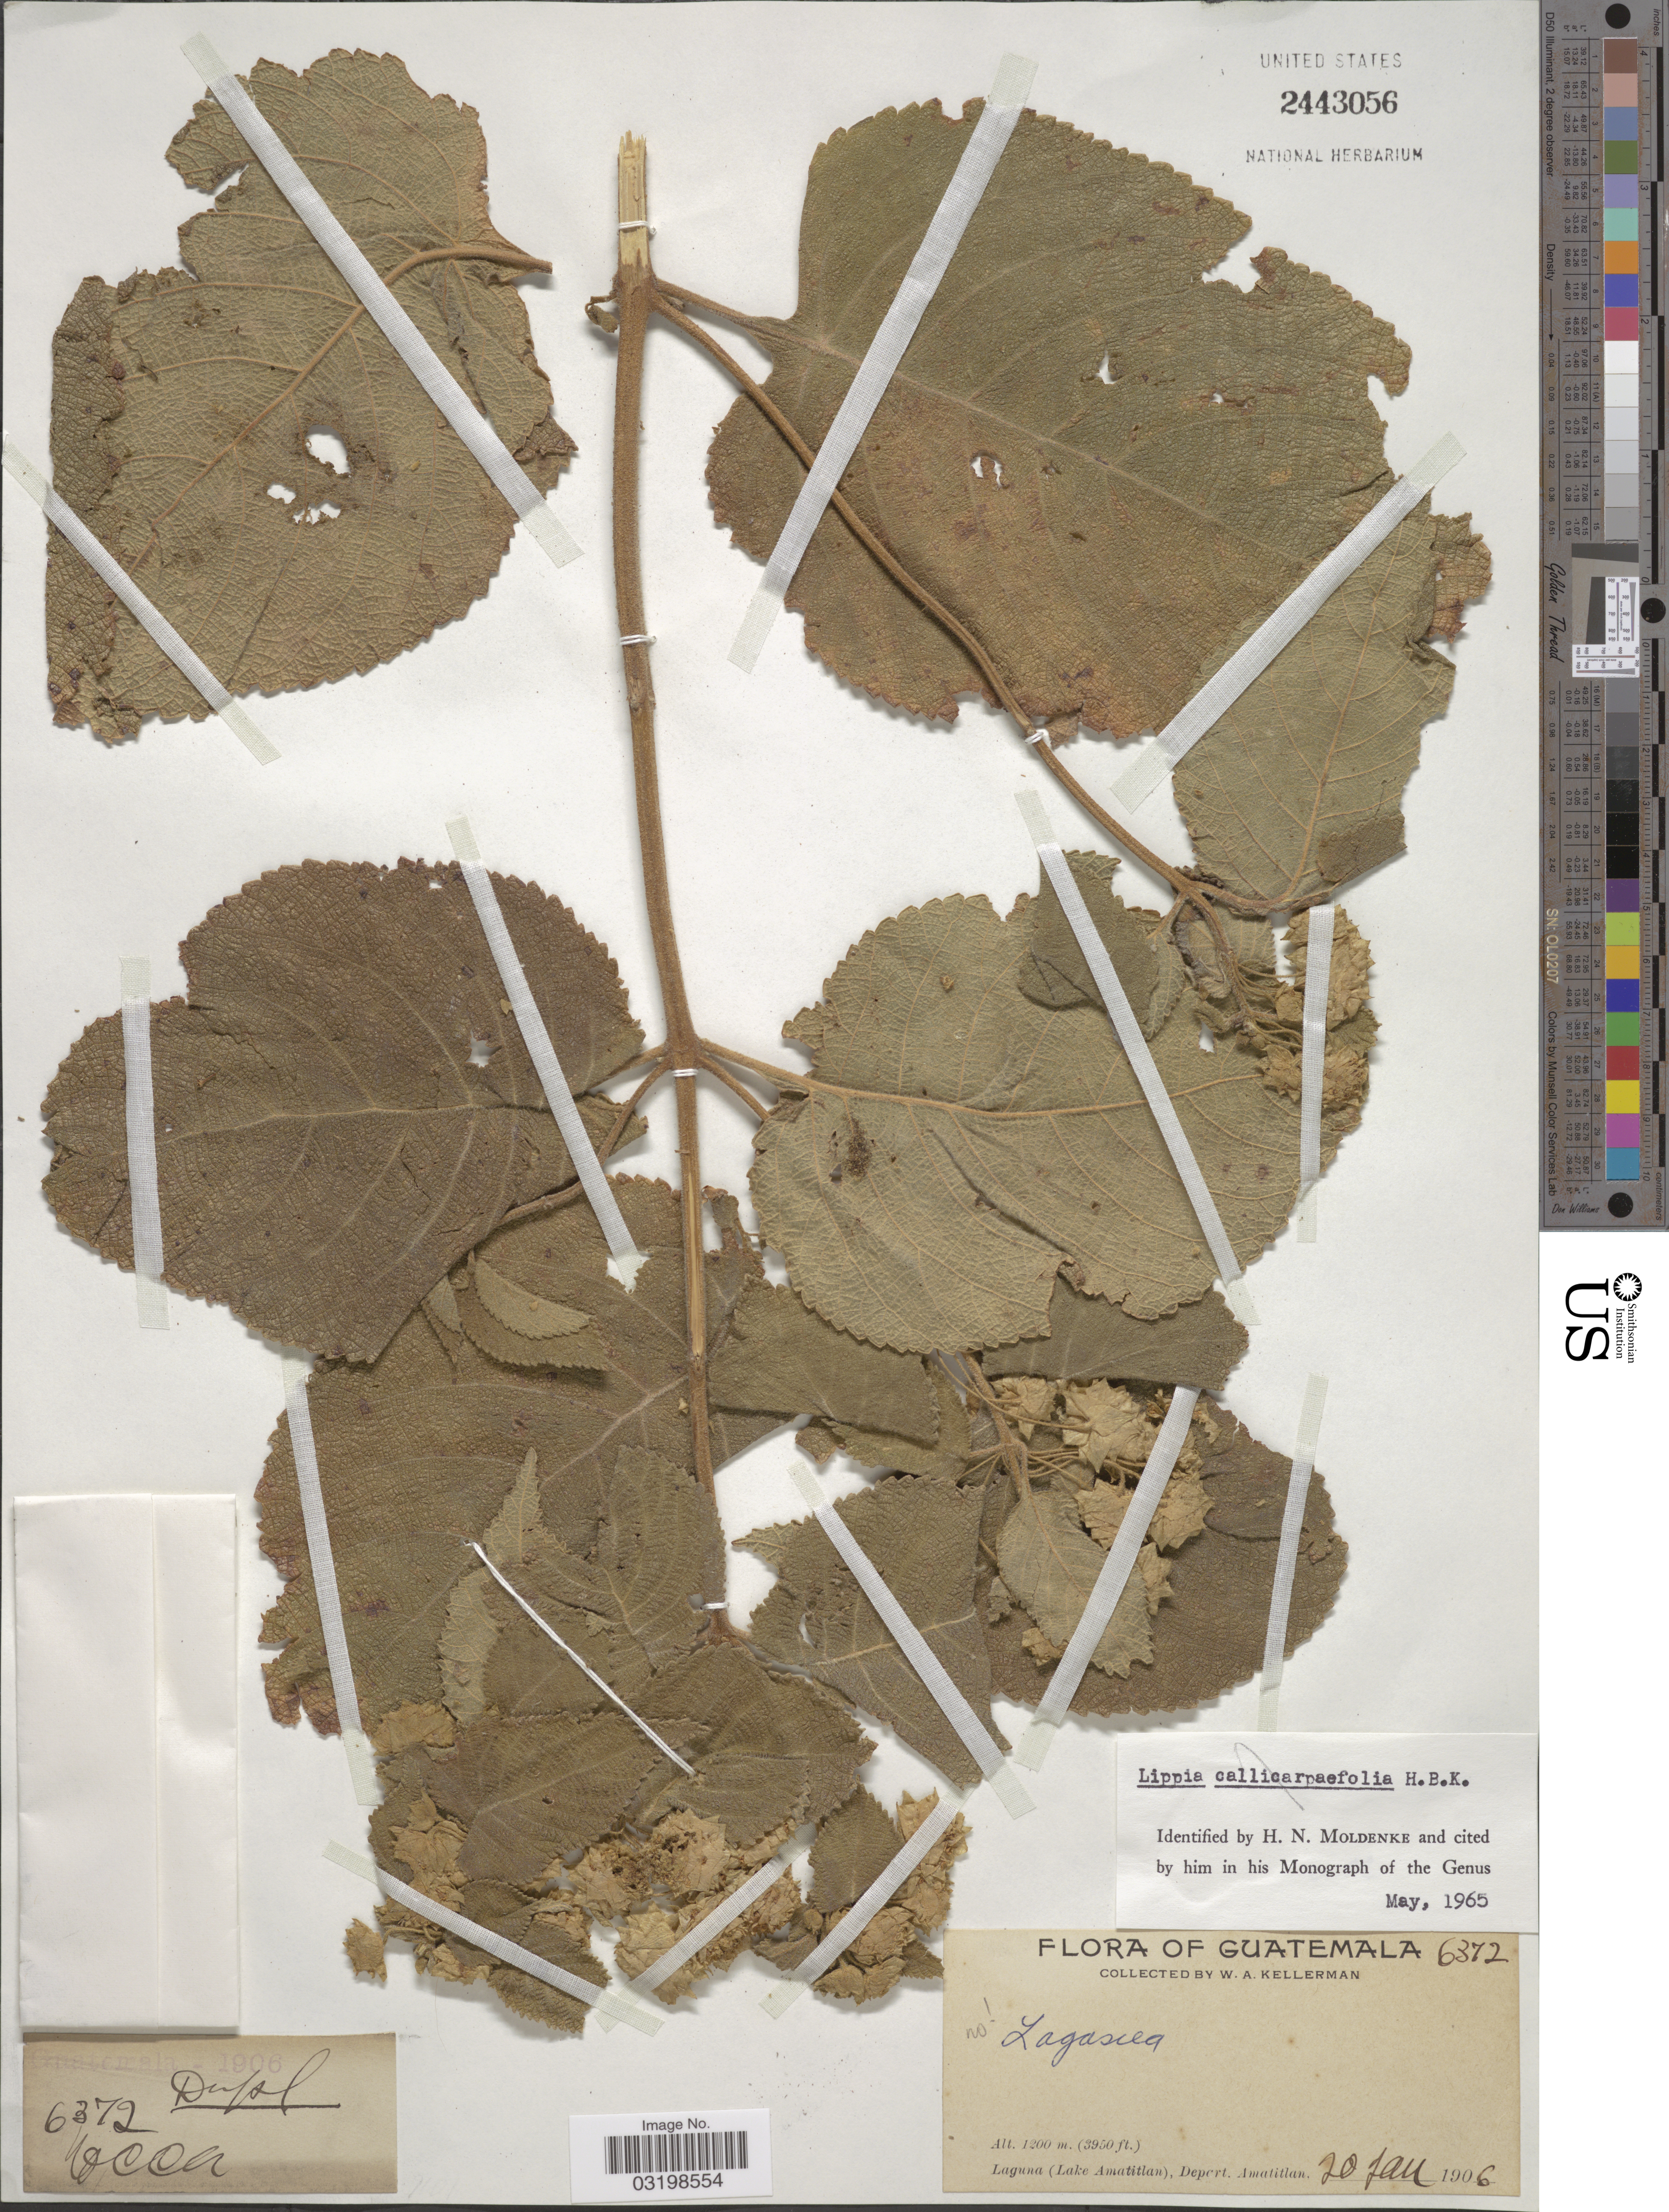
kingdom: Plantae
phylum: Tracheophyta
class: Magnoliopsida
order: Lamiales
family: Verbenaceae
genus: Lippia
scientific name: Lippia substrigosa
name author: Turcz.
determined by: Mirra, Fabiana, (SI), Instituto de Botanica Darwinion (ARGENTINA)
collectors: W. Kellerman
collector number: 6372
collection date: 1906-01-20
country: Guatemala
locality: Laguna (Lake Amatitlan), Depart. Amatitlan.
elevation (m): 1204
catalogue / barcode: US 2443056